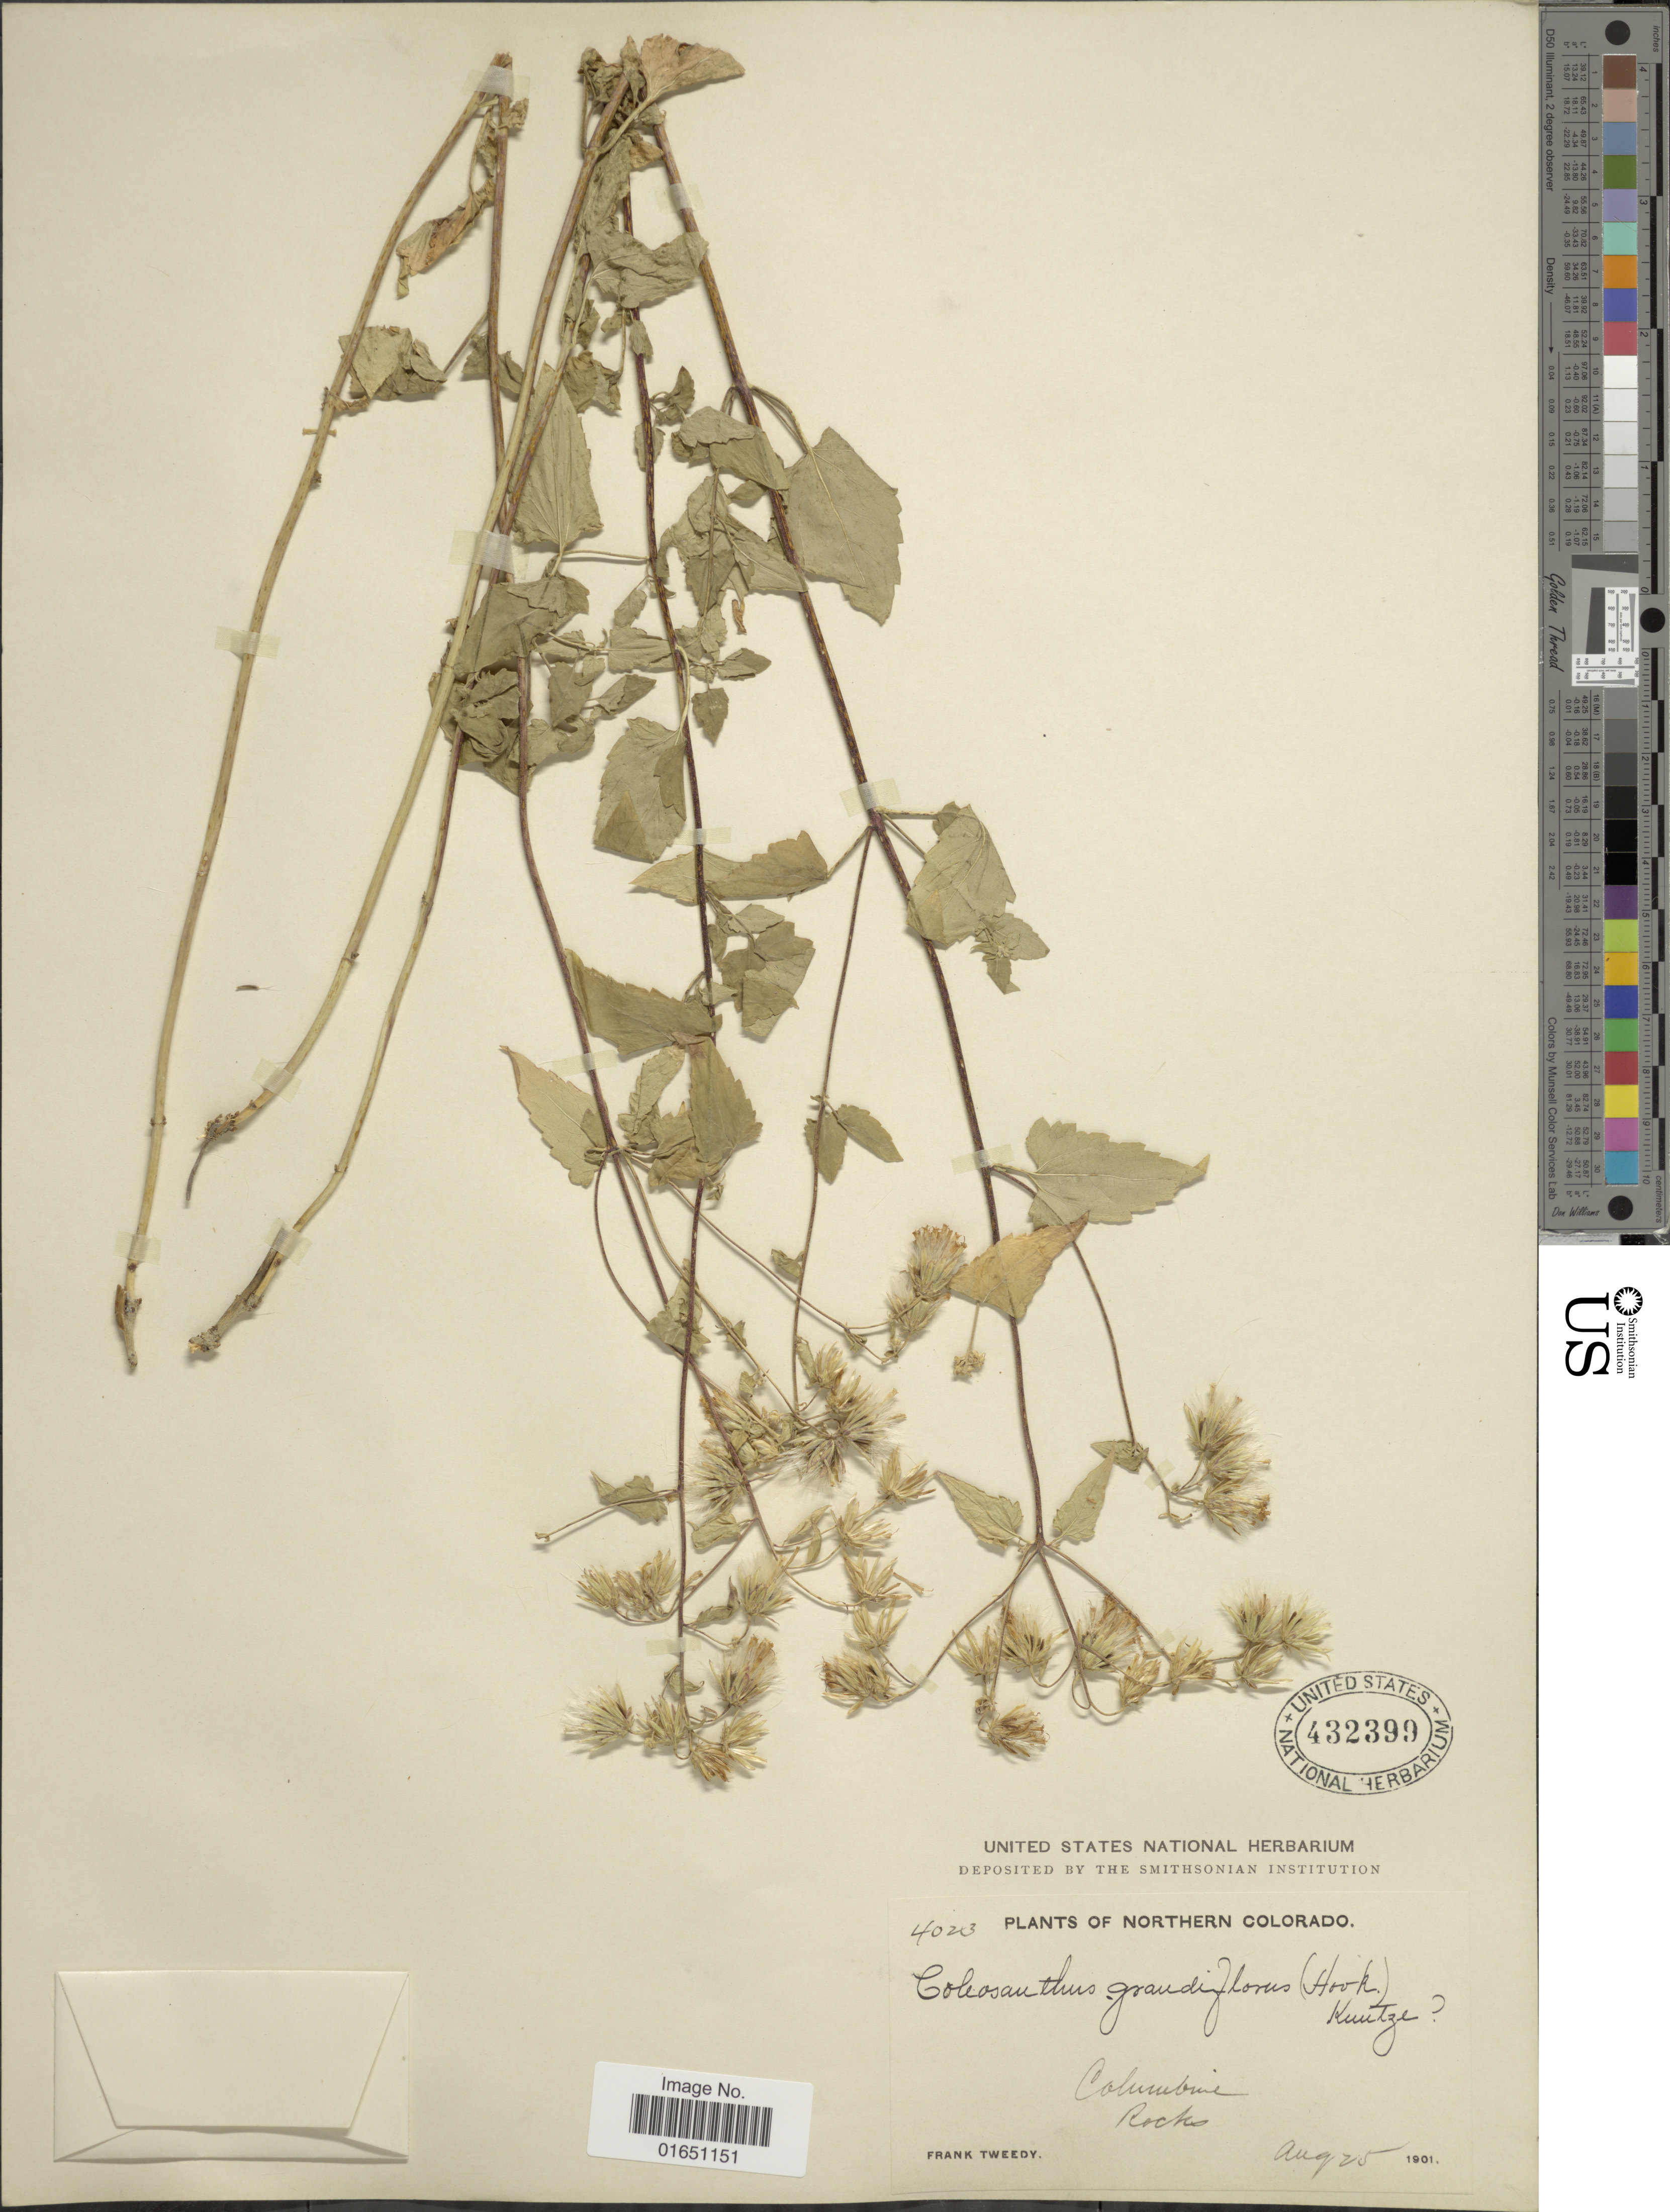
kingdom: Plantae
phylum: Tracheophyta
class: Magnoliopsida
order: Asterales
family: Asteraceae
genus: Brickellia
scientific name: Brickellia grandiflora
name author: (Hook.) Nutt.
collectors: F. Tweedy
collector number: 4023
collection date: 1901-08-25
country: United States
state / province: Colorado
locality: Northern Colorado, Columbine Rocks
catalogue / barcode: US 432399